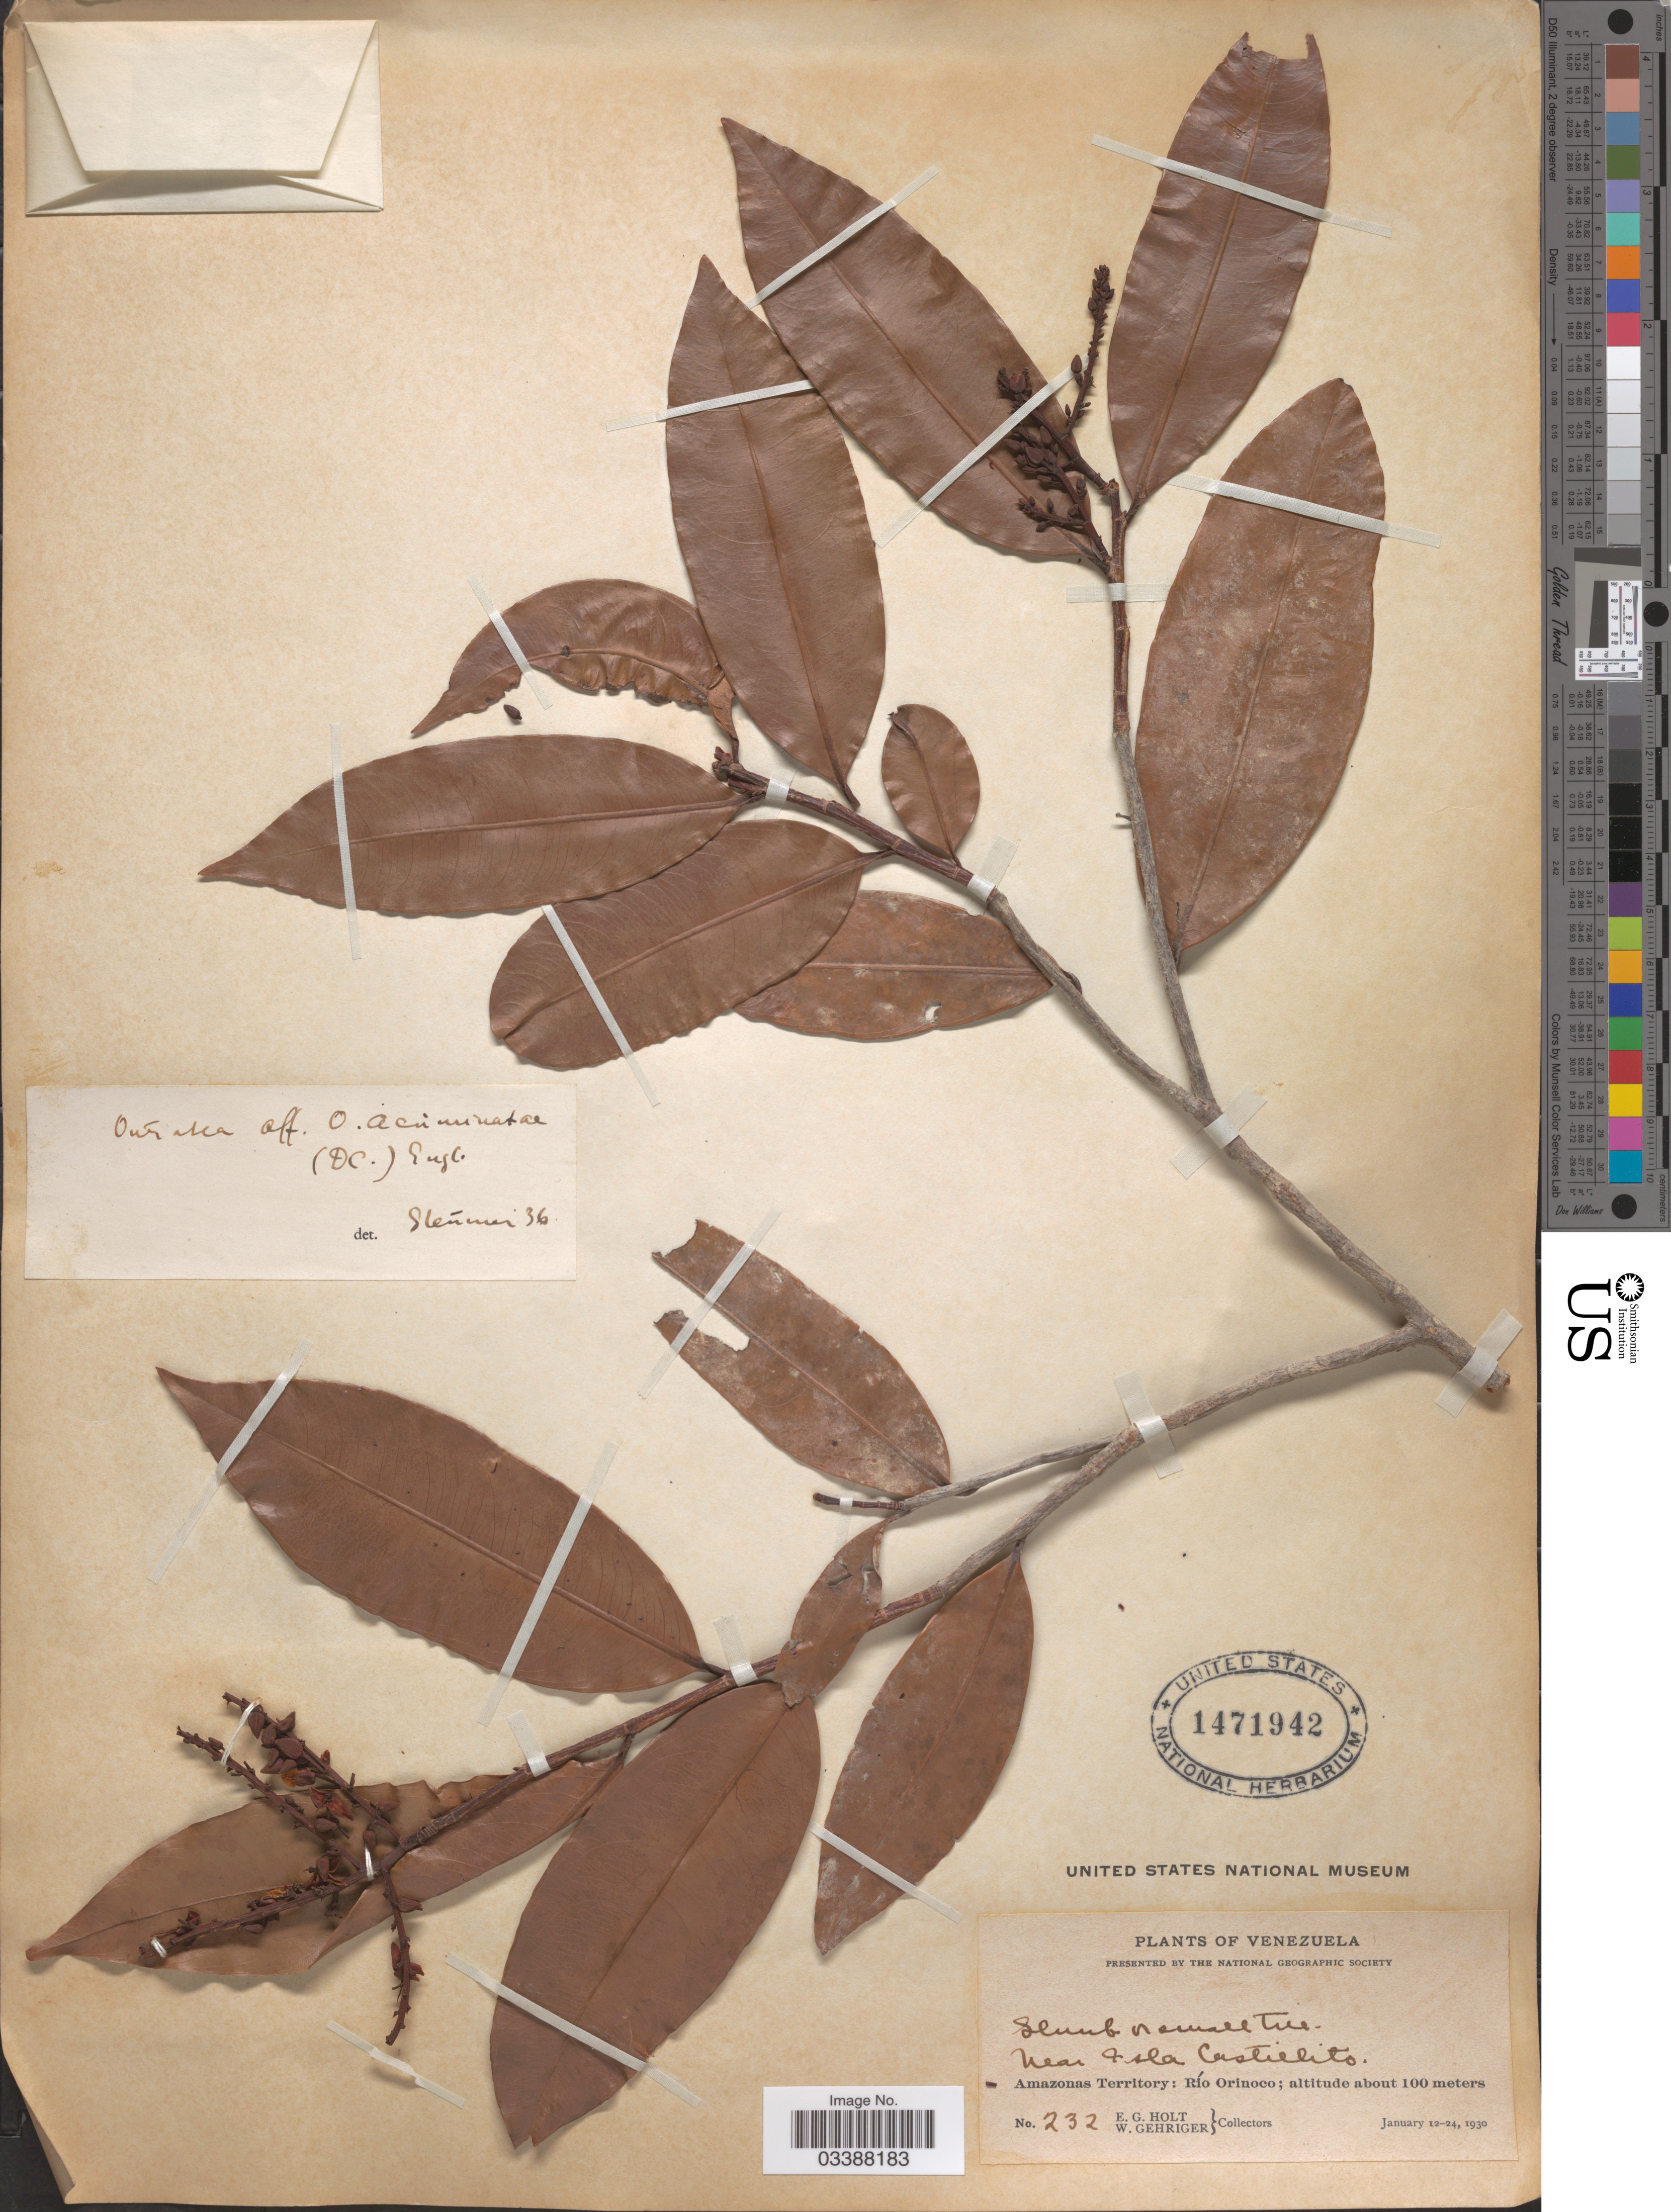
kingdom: Plantae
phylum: Tracheophyta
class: Magnoliopsida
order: Malpighiales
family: Ochnaceae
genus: Ouratea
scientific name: Ouratea acuminata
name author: (DC.) Engl.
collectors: E. G. Holt & W. Gehriger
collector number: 232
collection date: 1930-01-12/1930-01-24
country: Venezuela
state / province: Amazonas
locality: Near Isla Castillito. Amazonas Territory: Río Orinoco.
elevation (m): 100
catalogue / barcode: US 1471942